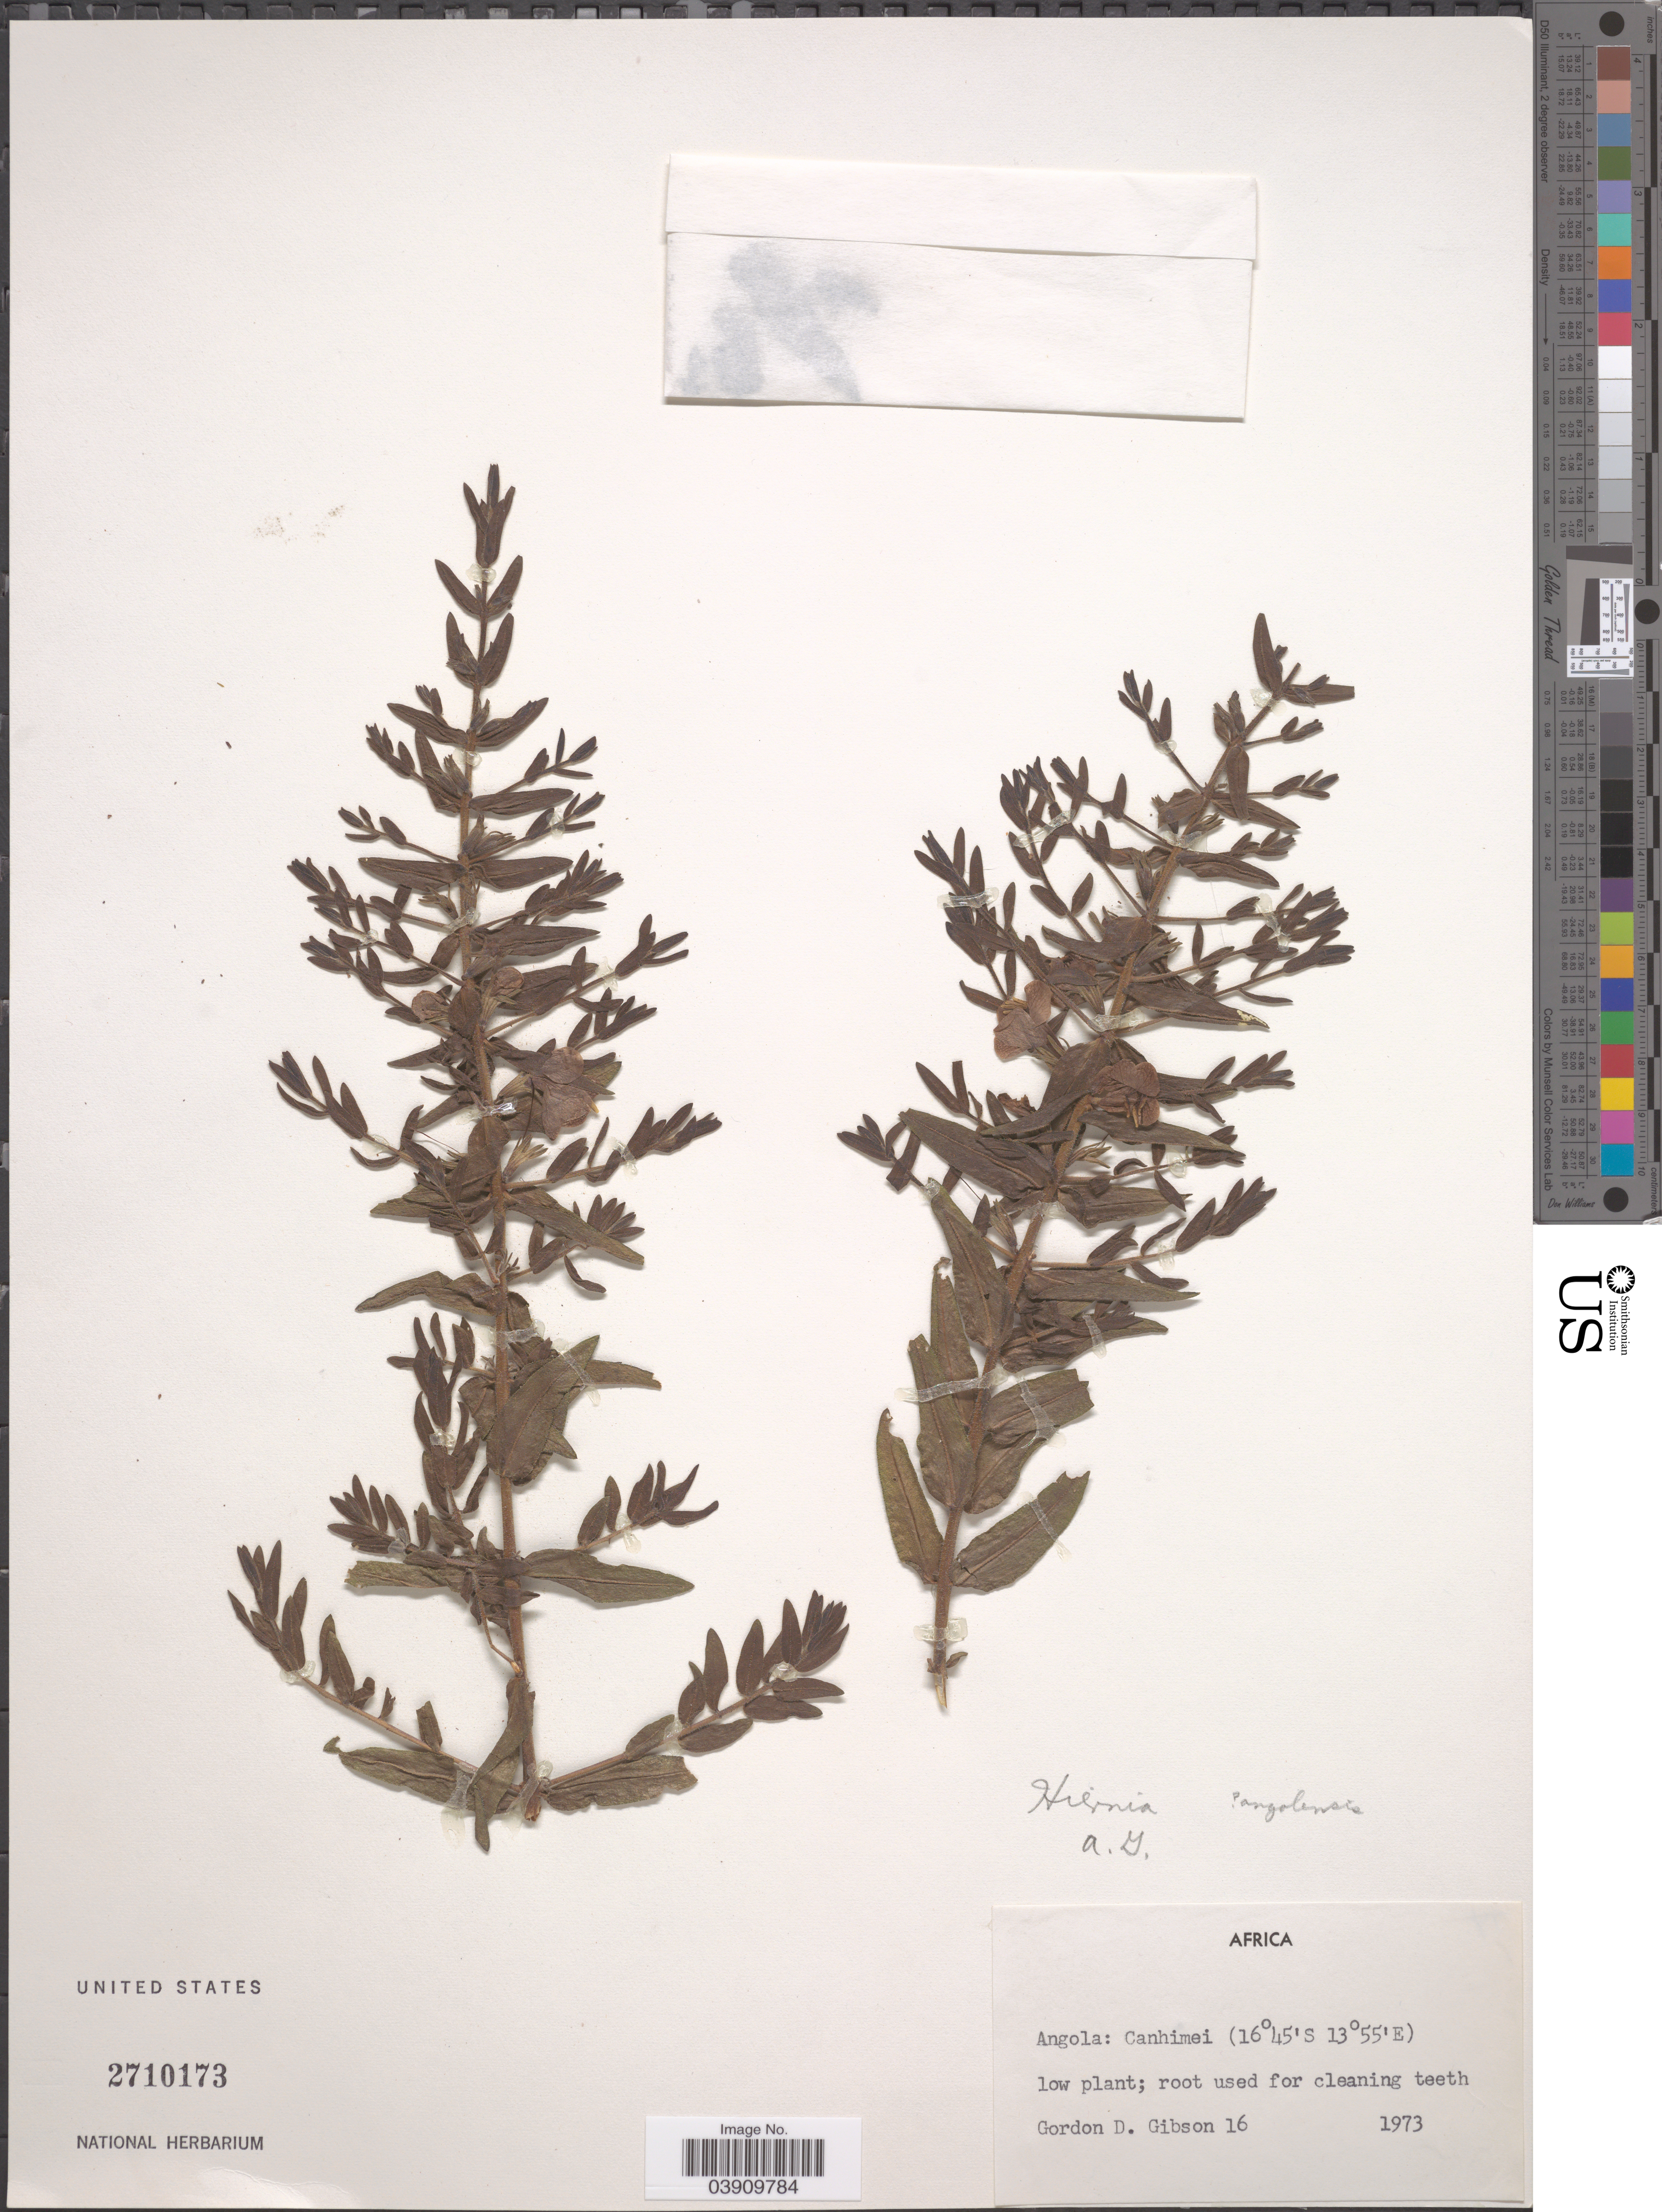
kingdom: Plantae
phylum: Tracheophyta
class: Magnoliopsida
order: Lamiales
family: Orobanchaceae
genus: Hiernia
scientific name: Hiernia angolensis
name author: S. Moore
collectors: G. D. Gibson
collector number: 16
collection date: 1973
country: Angola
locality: Canhimei.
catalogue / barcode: US 2710173